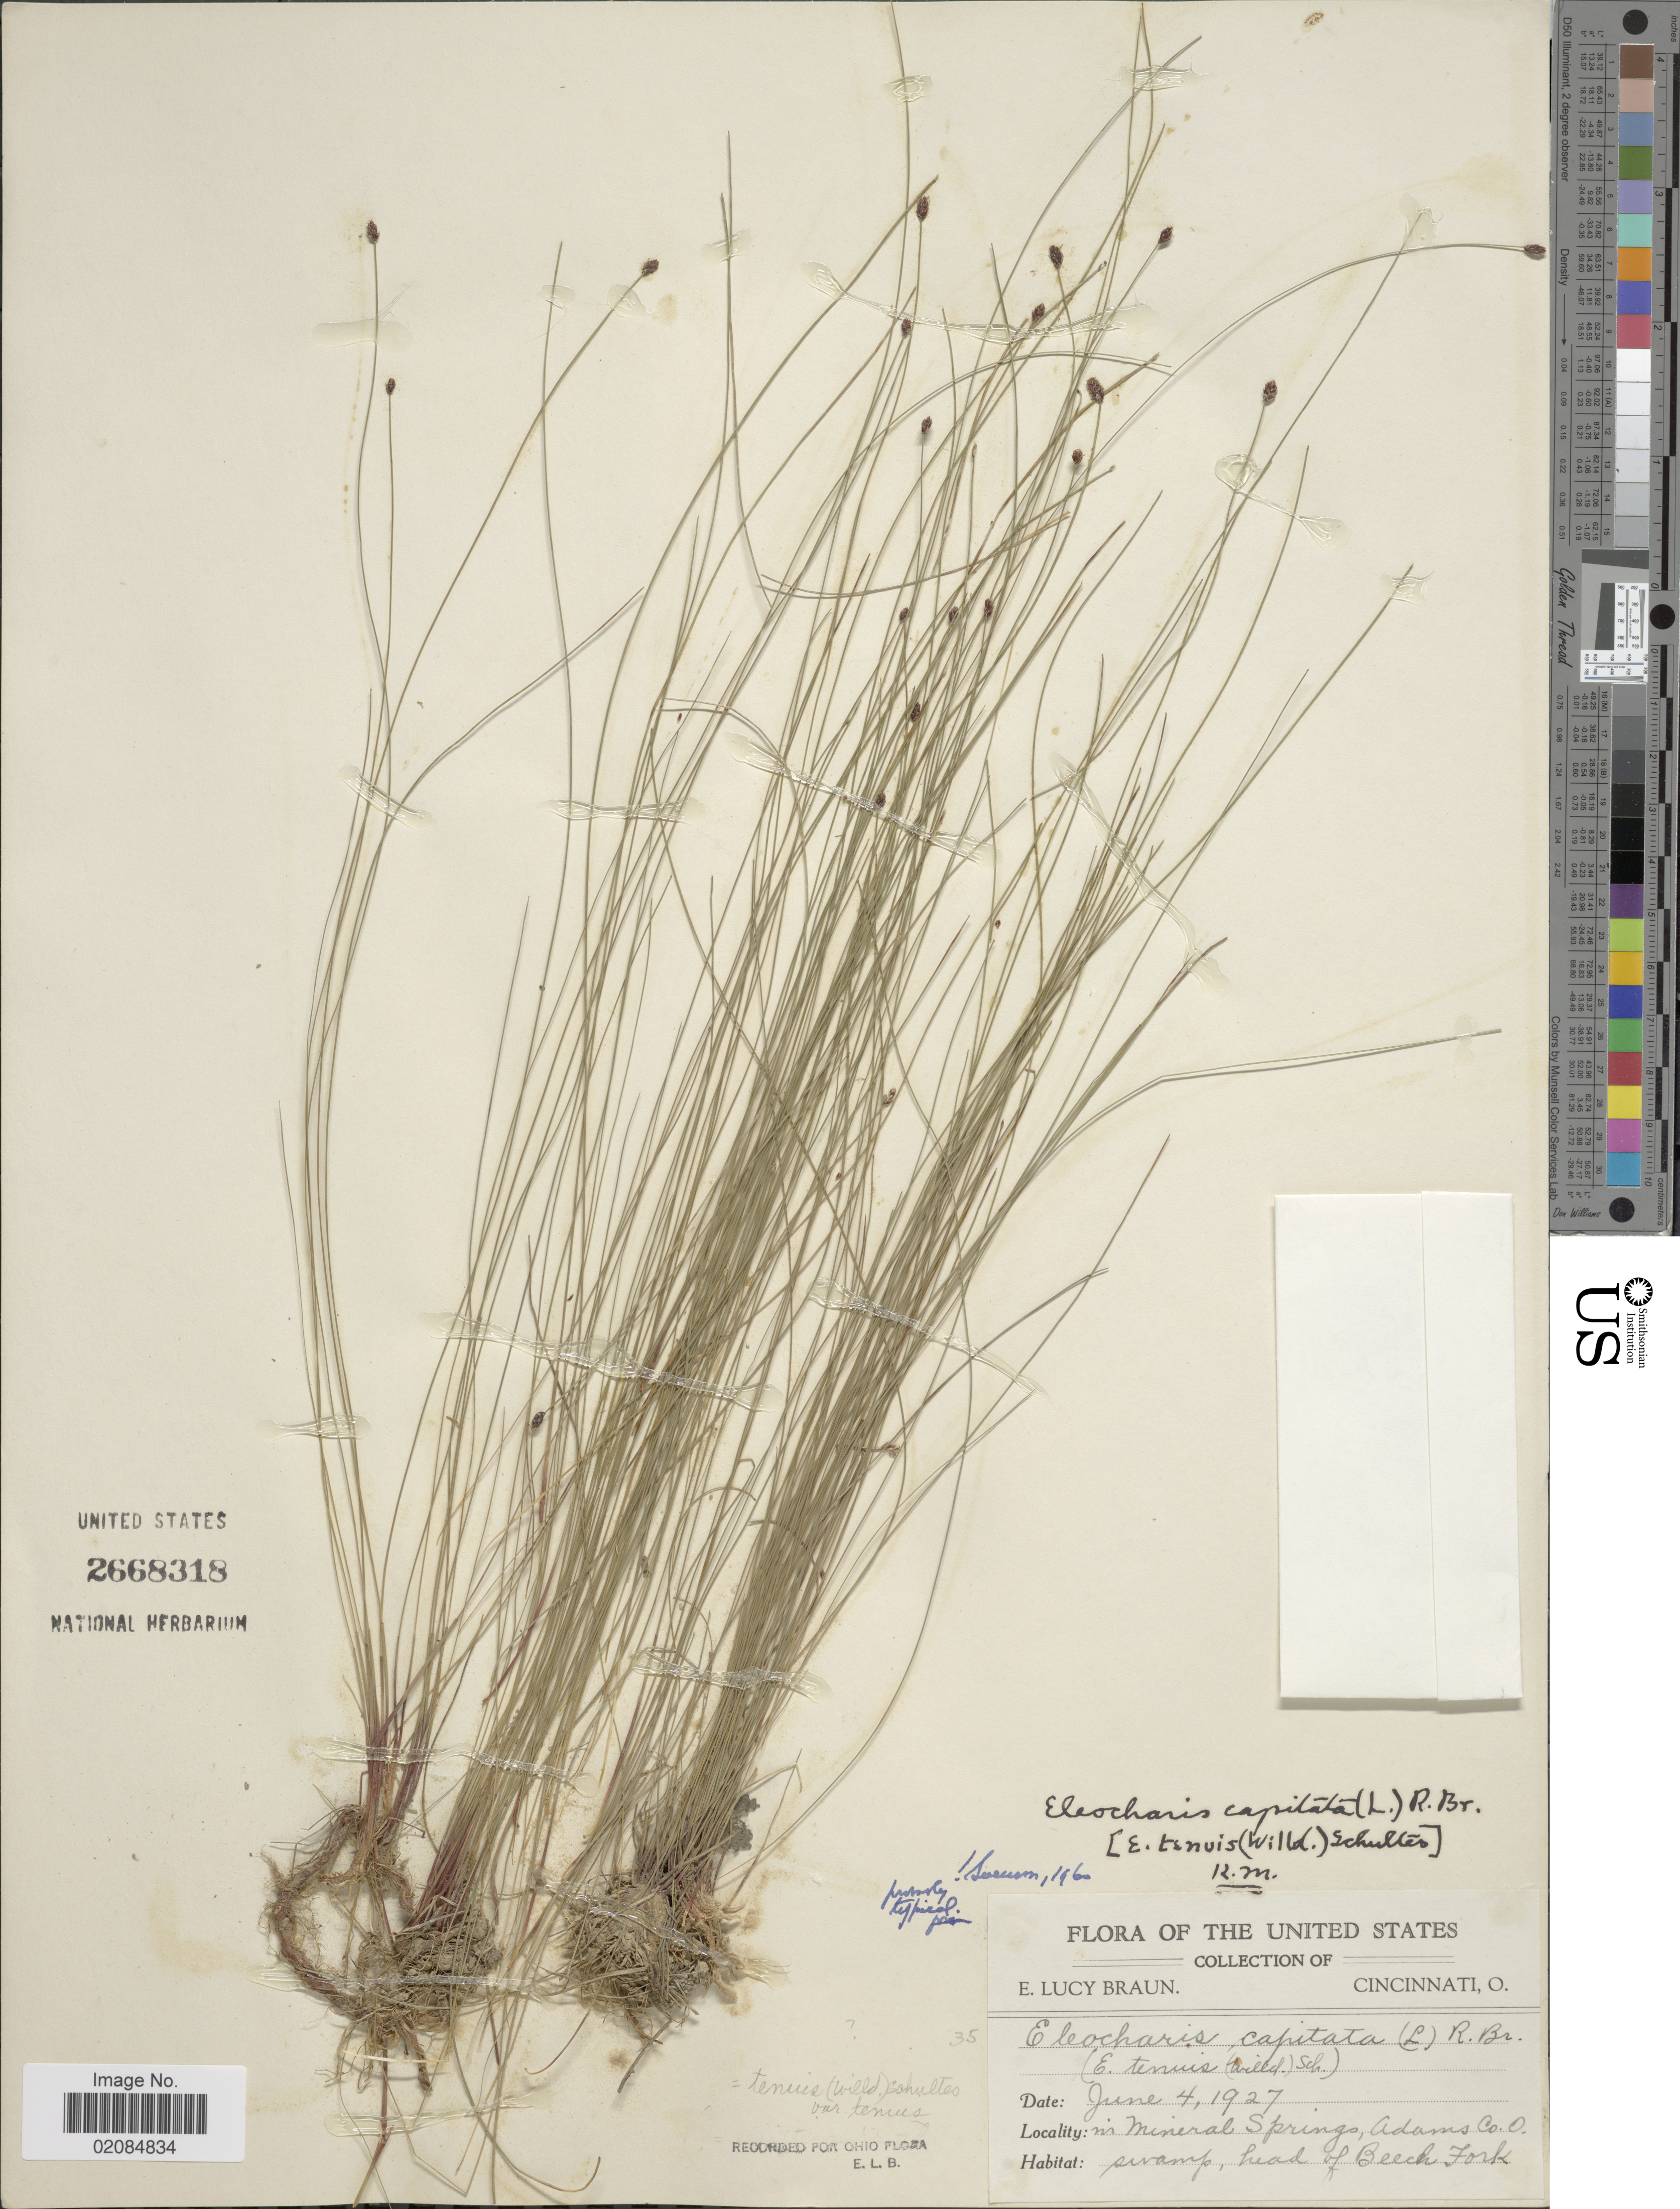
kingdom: Plantae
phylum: Tracheophyta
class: Liliopsida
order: Poales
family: Cyperaceae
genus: Eleocharis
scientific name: Eleocharis tenuis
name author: (Willd.) Schult.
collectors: E. L. Braun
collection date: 1927-06-04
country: United States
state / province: Ohio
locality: In Mineral Spring, Adams Co. O.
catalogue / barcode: US 2668318